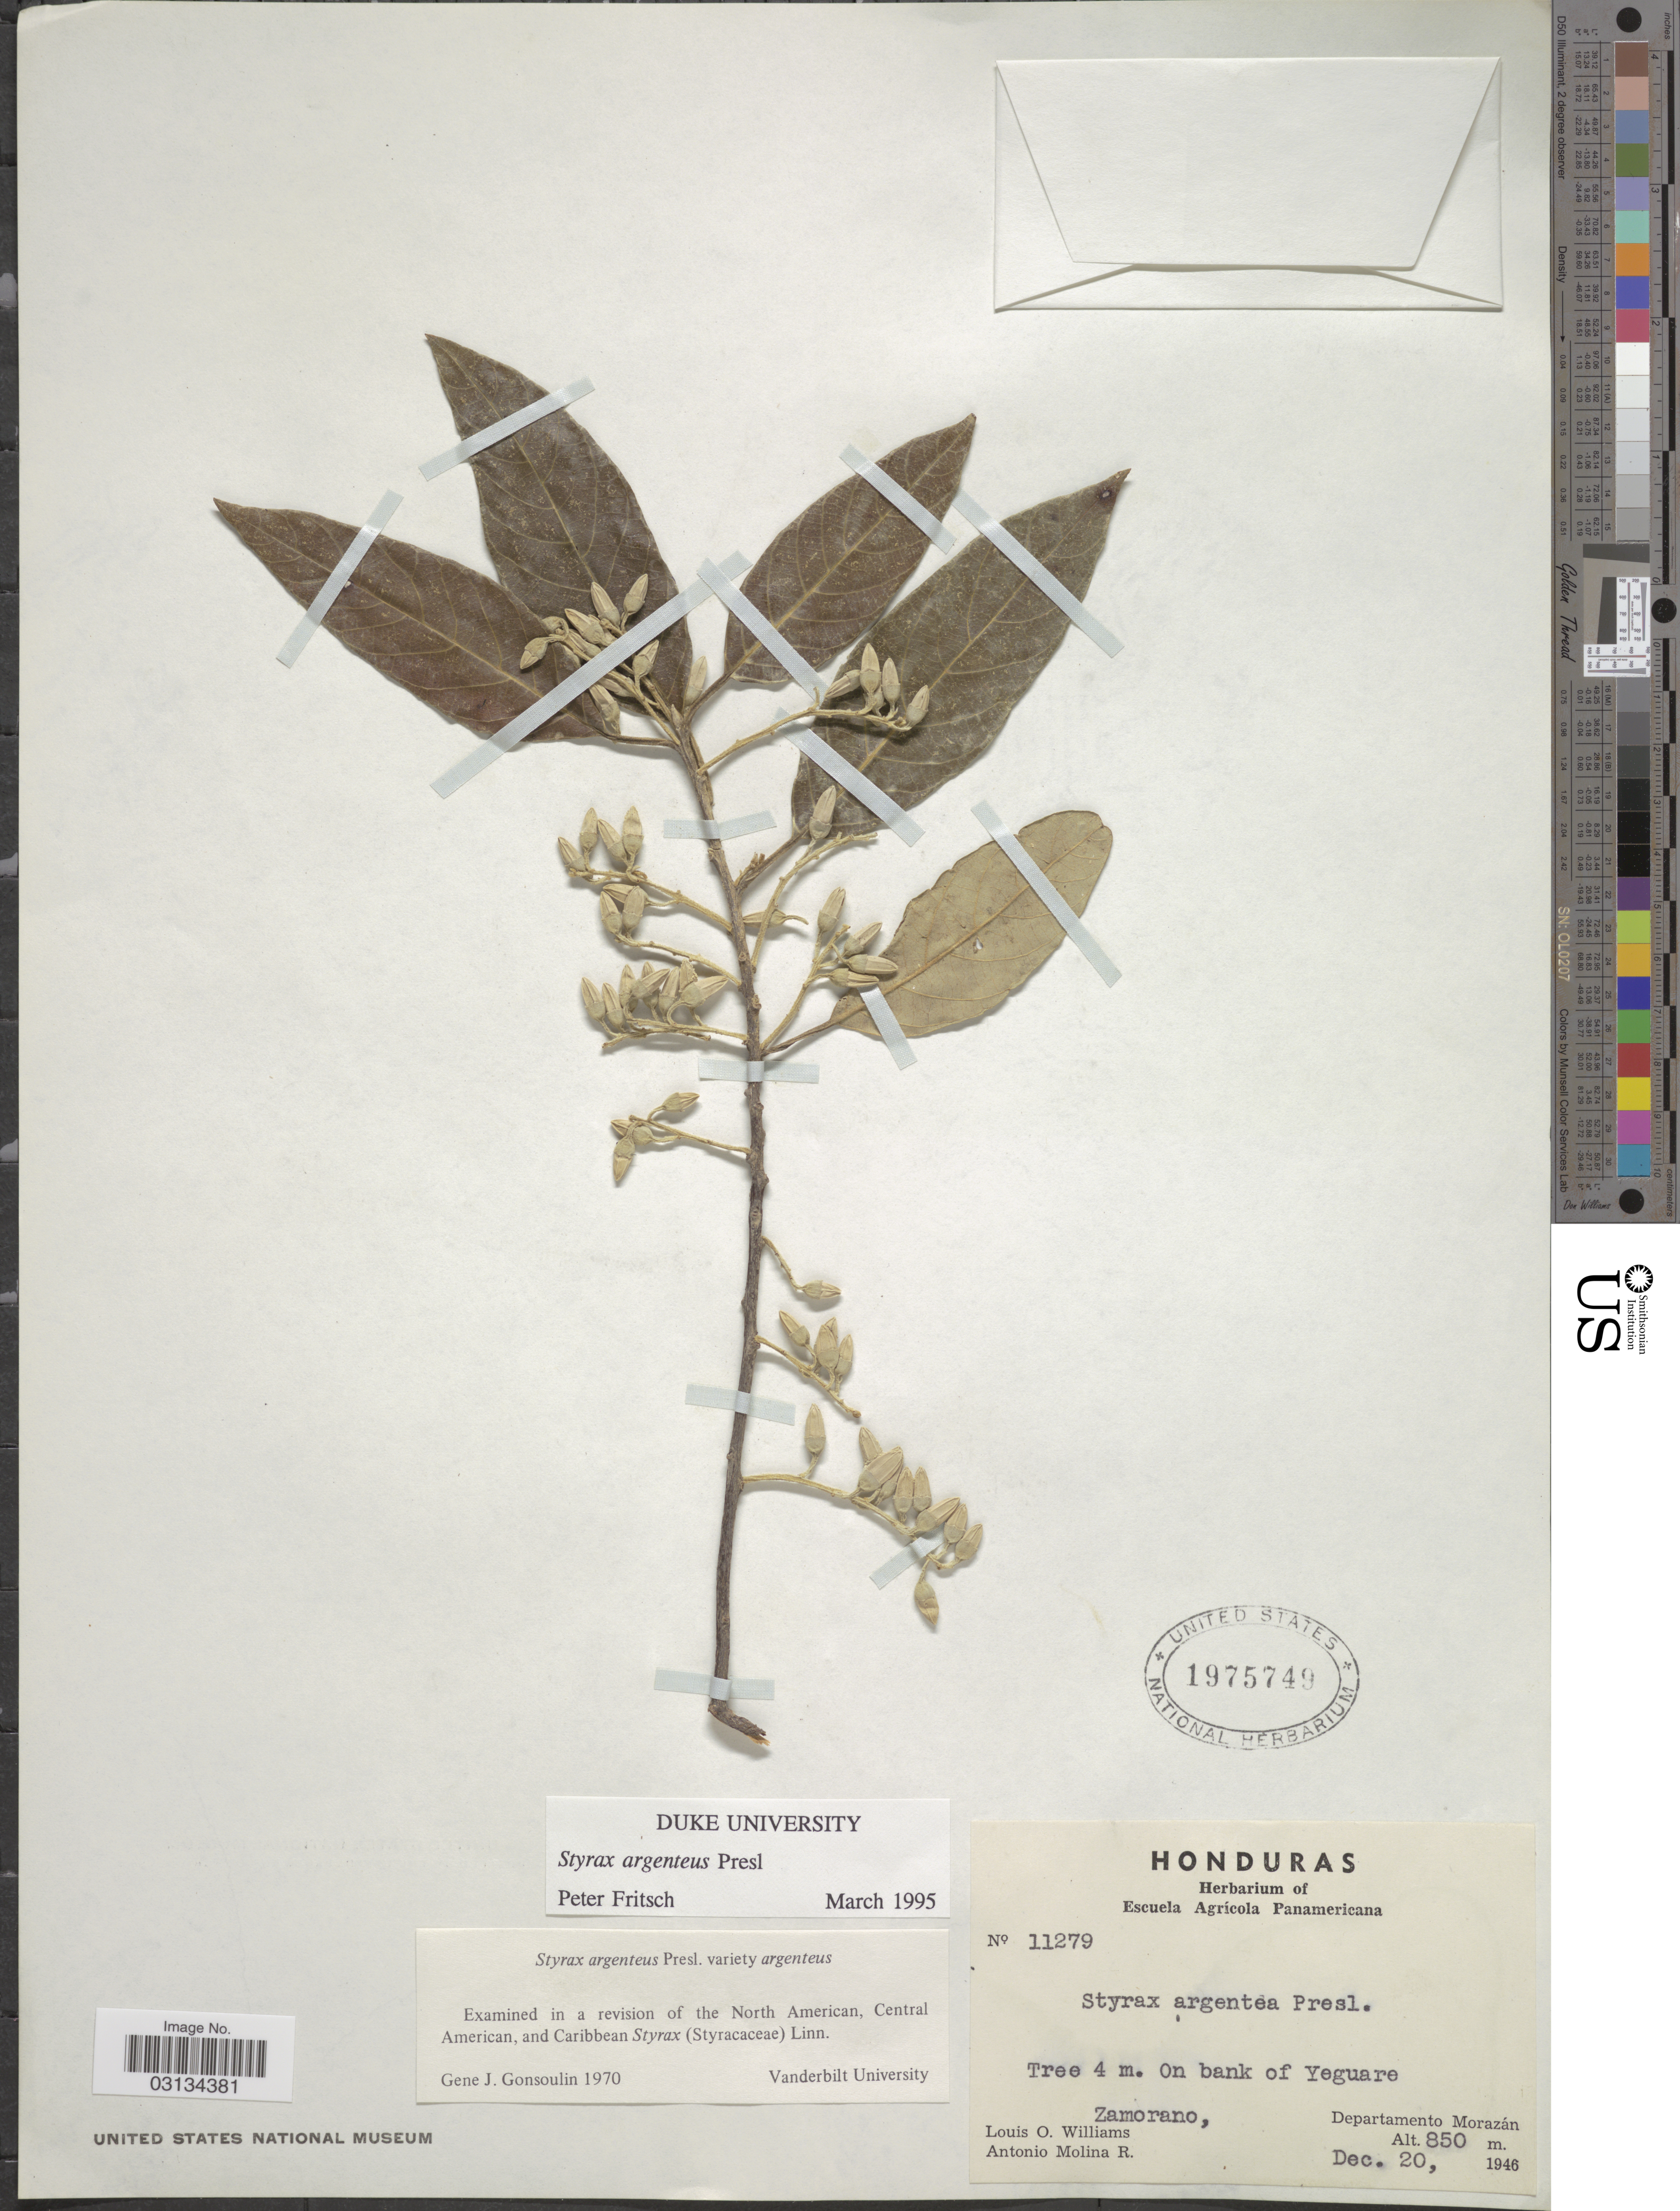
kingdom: Plantae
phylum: Tracheophyta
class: Magnoliopsida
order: Ericales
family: Styracaceae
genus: Styrax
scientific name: Styrax argenteus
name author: C. Presl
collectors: L. O. Williams & A. Molina R.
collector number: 11279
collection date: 1946-12-20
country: Honduras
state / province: Fco. Morazán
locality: On bank of Yeguare Zamorano, Departamento Morazán.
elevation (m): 850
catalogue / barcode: US 1975749